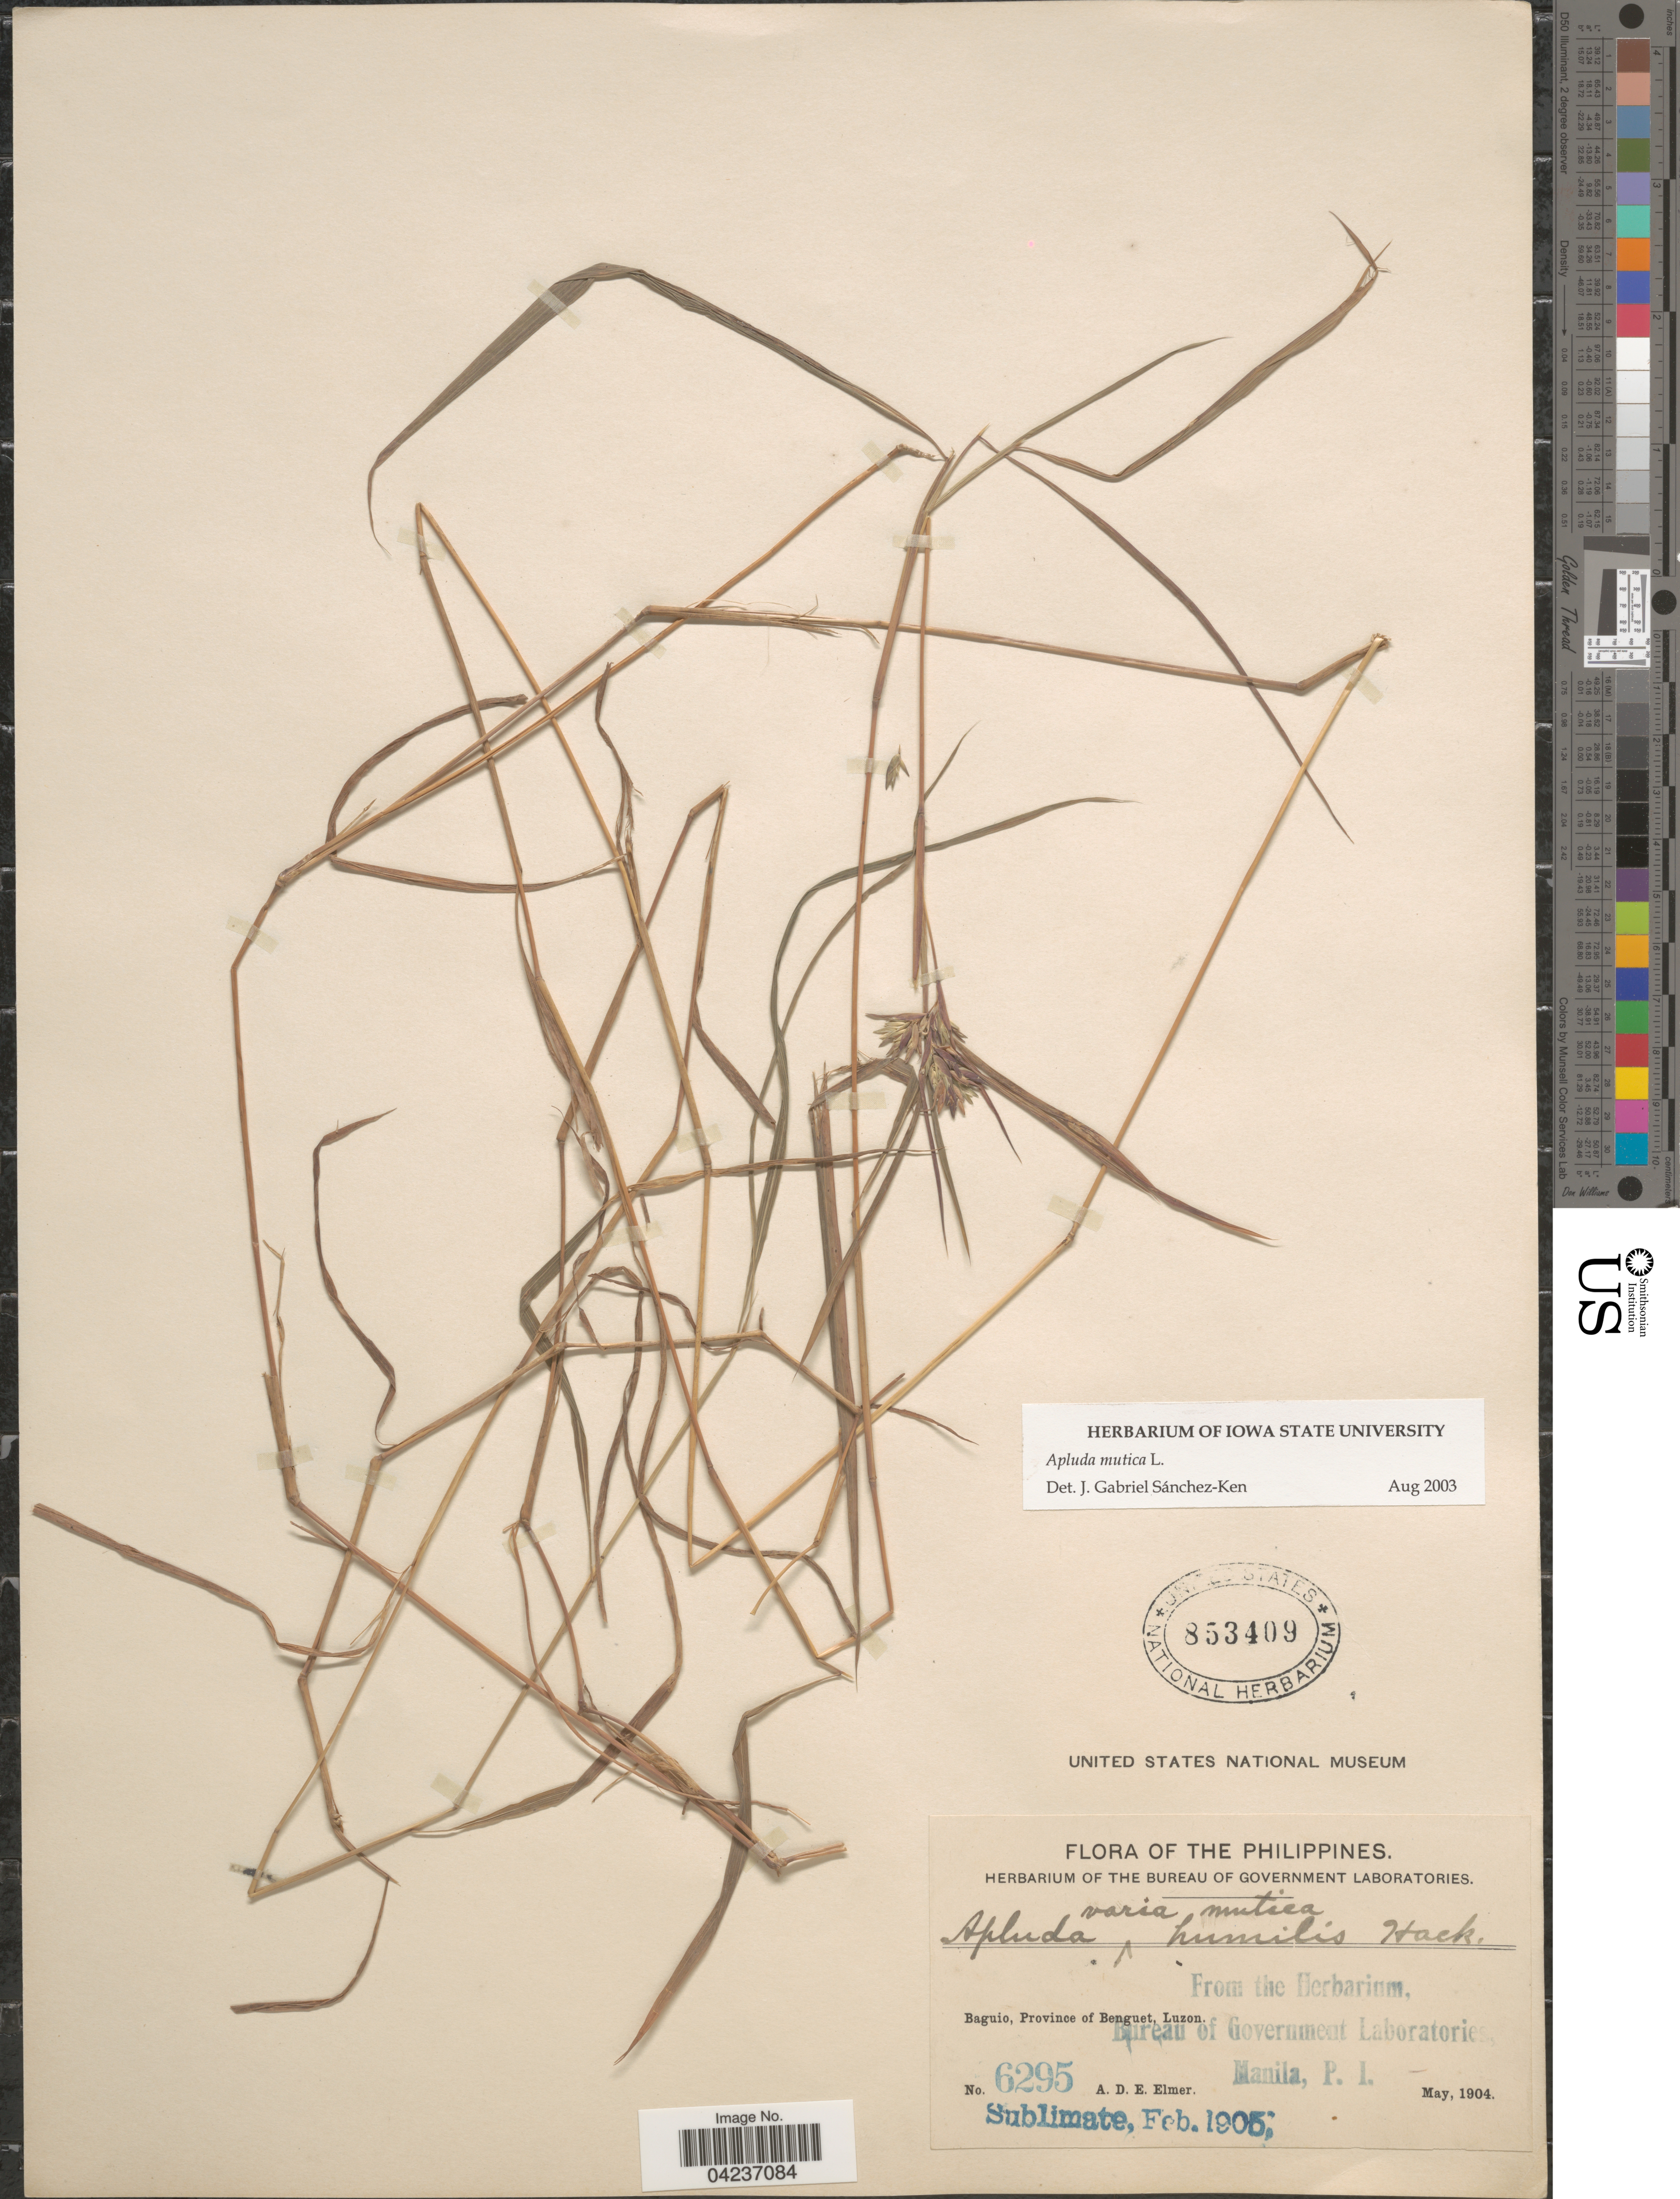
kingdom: Plantae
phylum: Tracheophyta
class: Liliopsida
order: Poales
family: Poaceae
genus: Apluda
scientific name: Apluda mutica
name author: L.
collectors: A. D. E. Elmer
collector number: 6295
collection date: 1904-05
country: Philippines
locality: Baguio, Province of Benguet, Luzon.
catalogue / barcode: US 853409